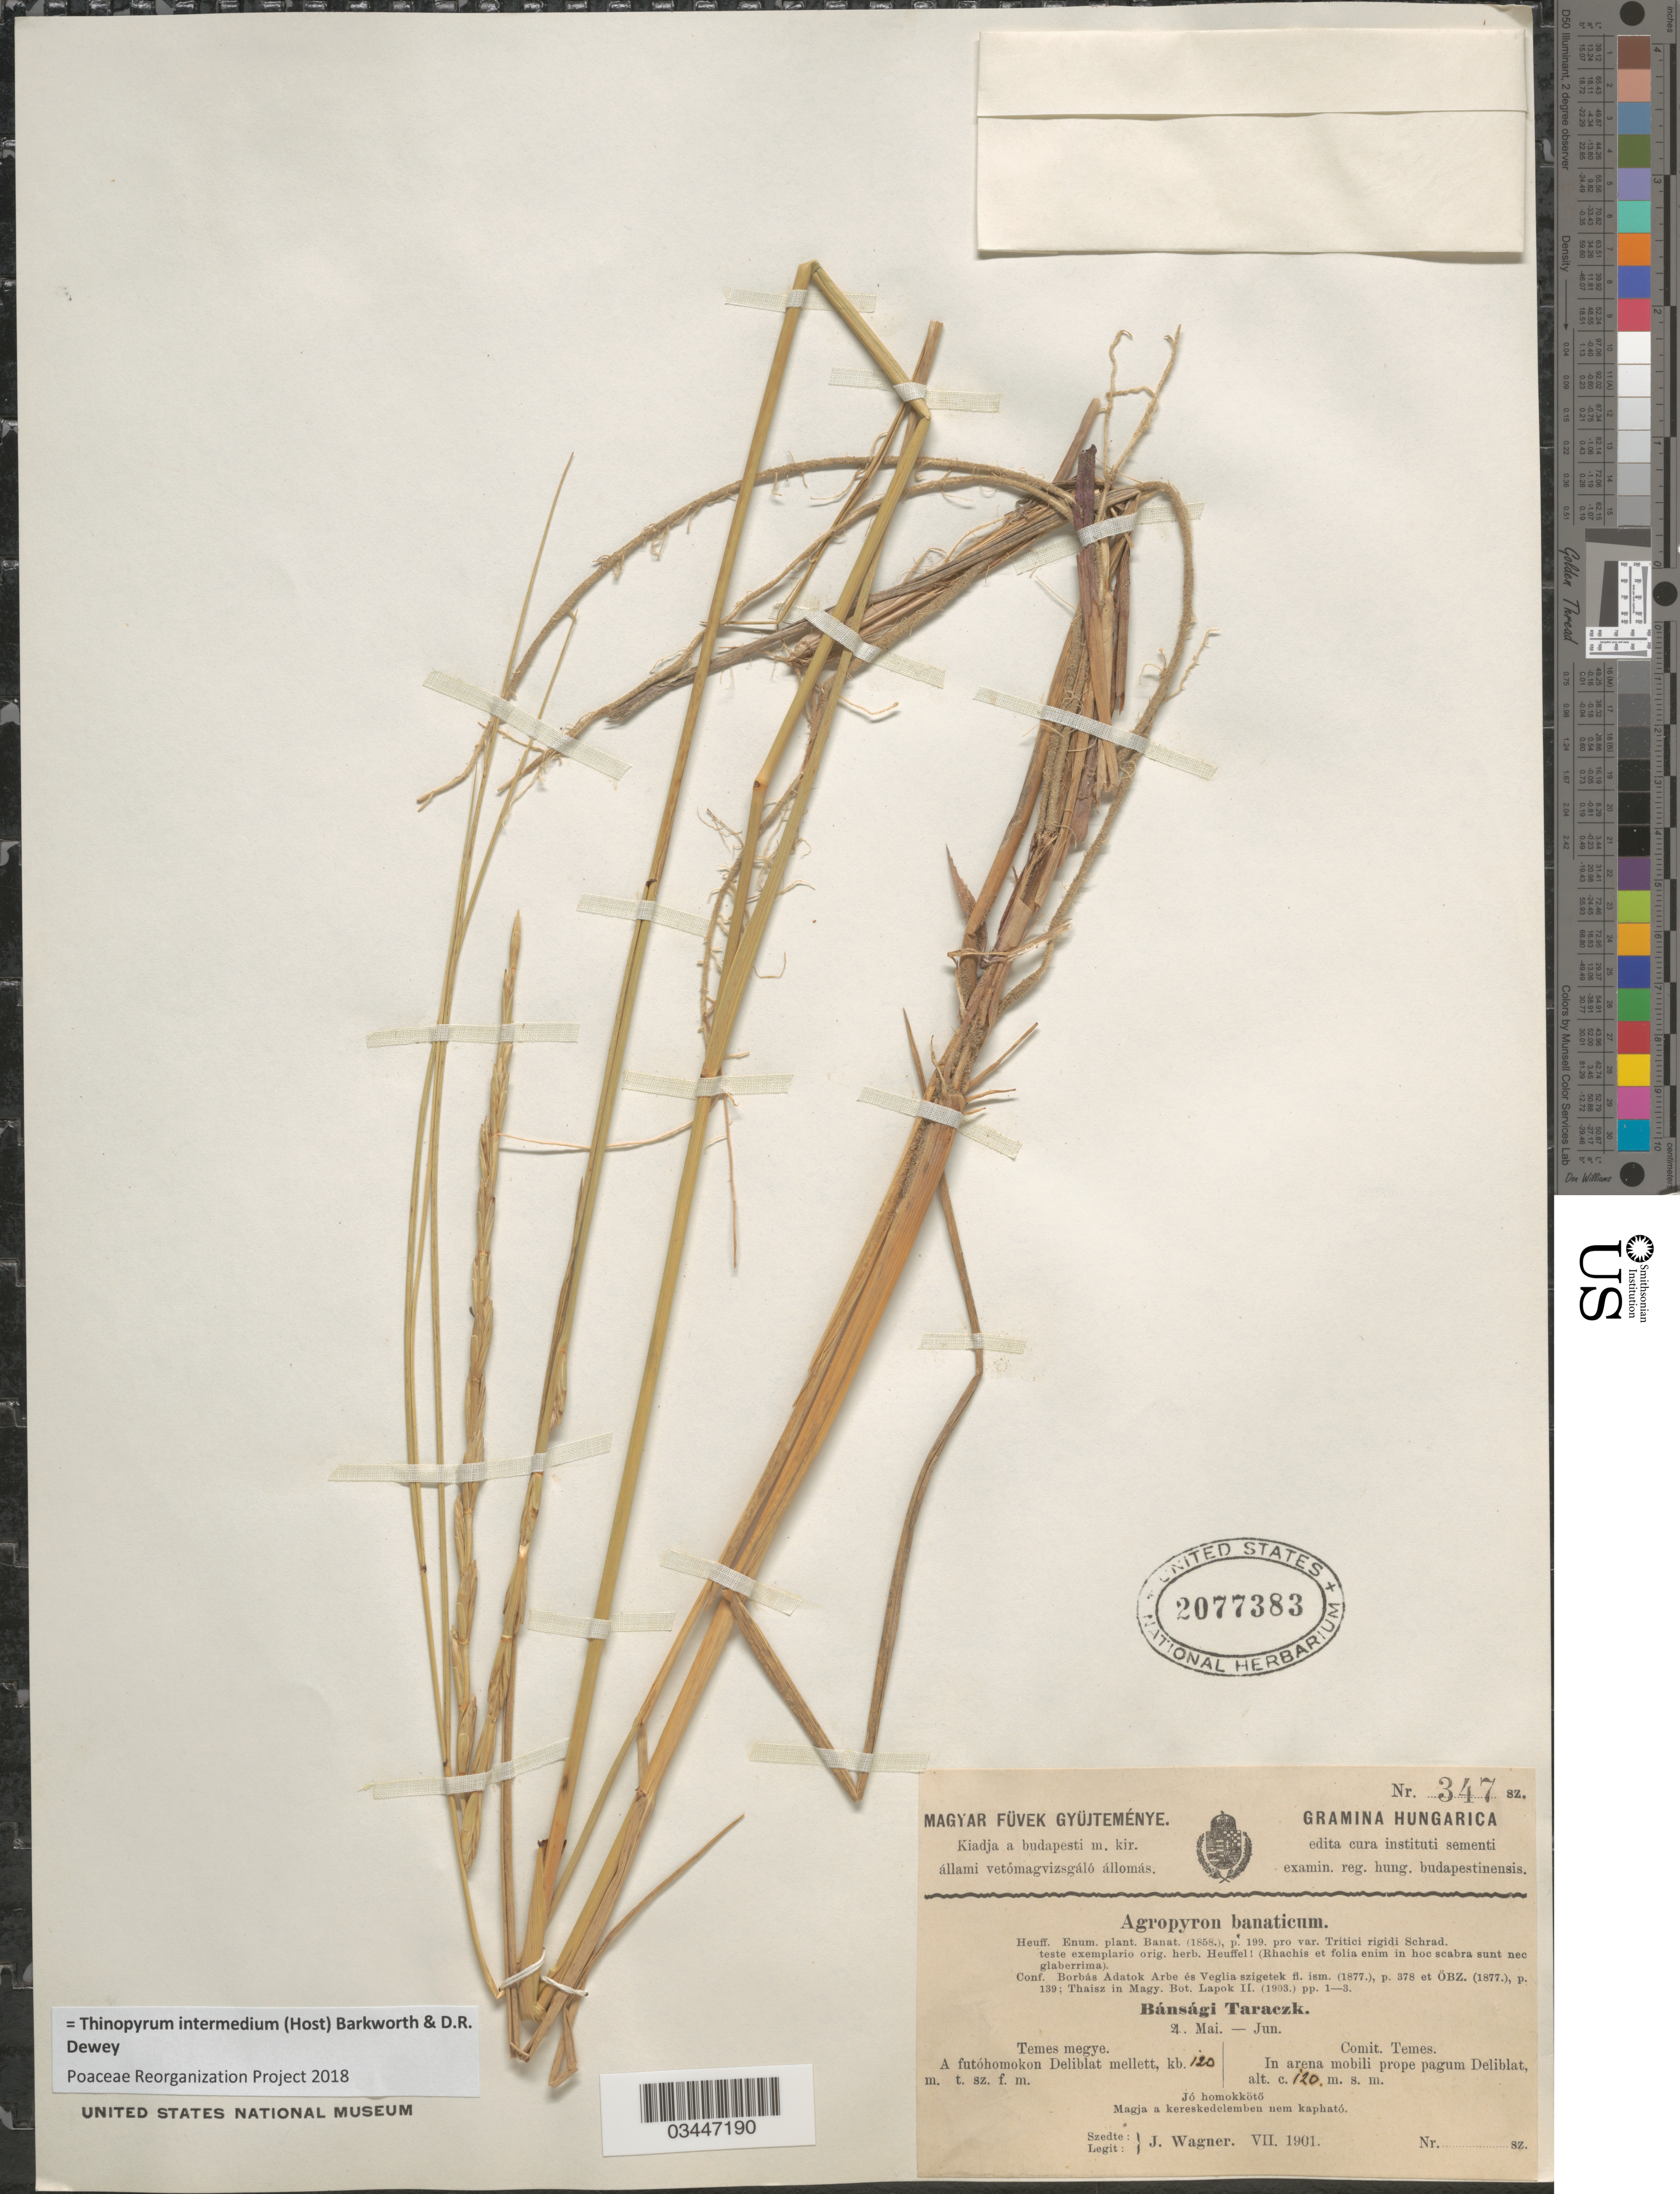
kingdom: Plantae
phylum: Tracheophyta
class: Liliopsida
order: Poales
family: Poaceae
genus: Thinopyrum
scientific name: Thinopyrum intermedium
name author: (Host) Barkworth & Dewey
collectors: J. Wagner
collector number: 347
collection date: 1901-07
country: Hungary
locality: Hungarica. Comit. Temes. In arena mobili prope pagum Deliblat.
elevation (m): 120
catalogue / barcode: US 2077383